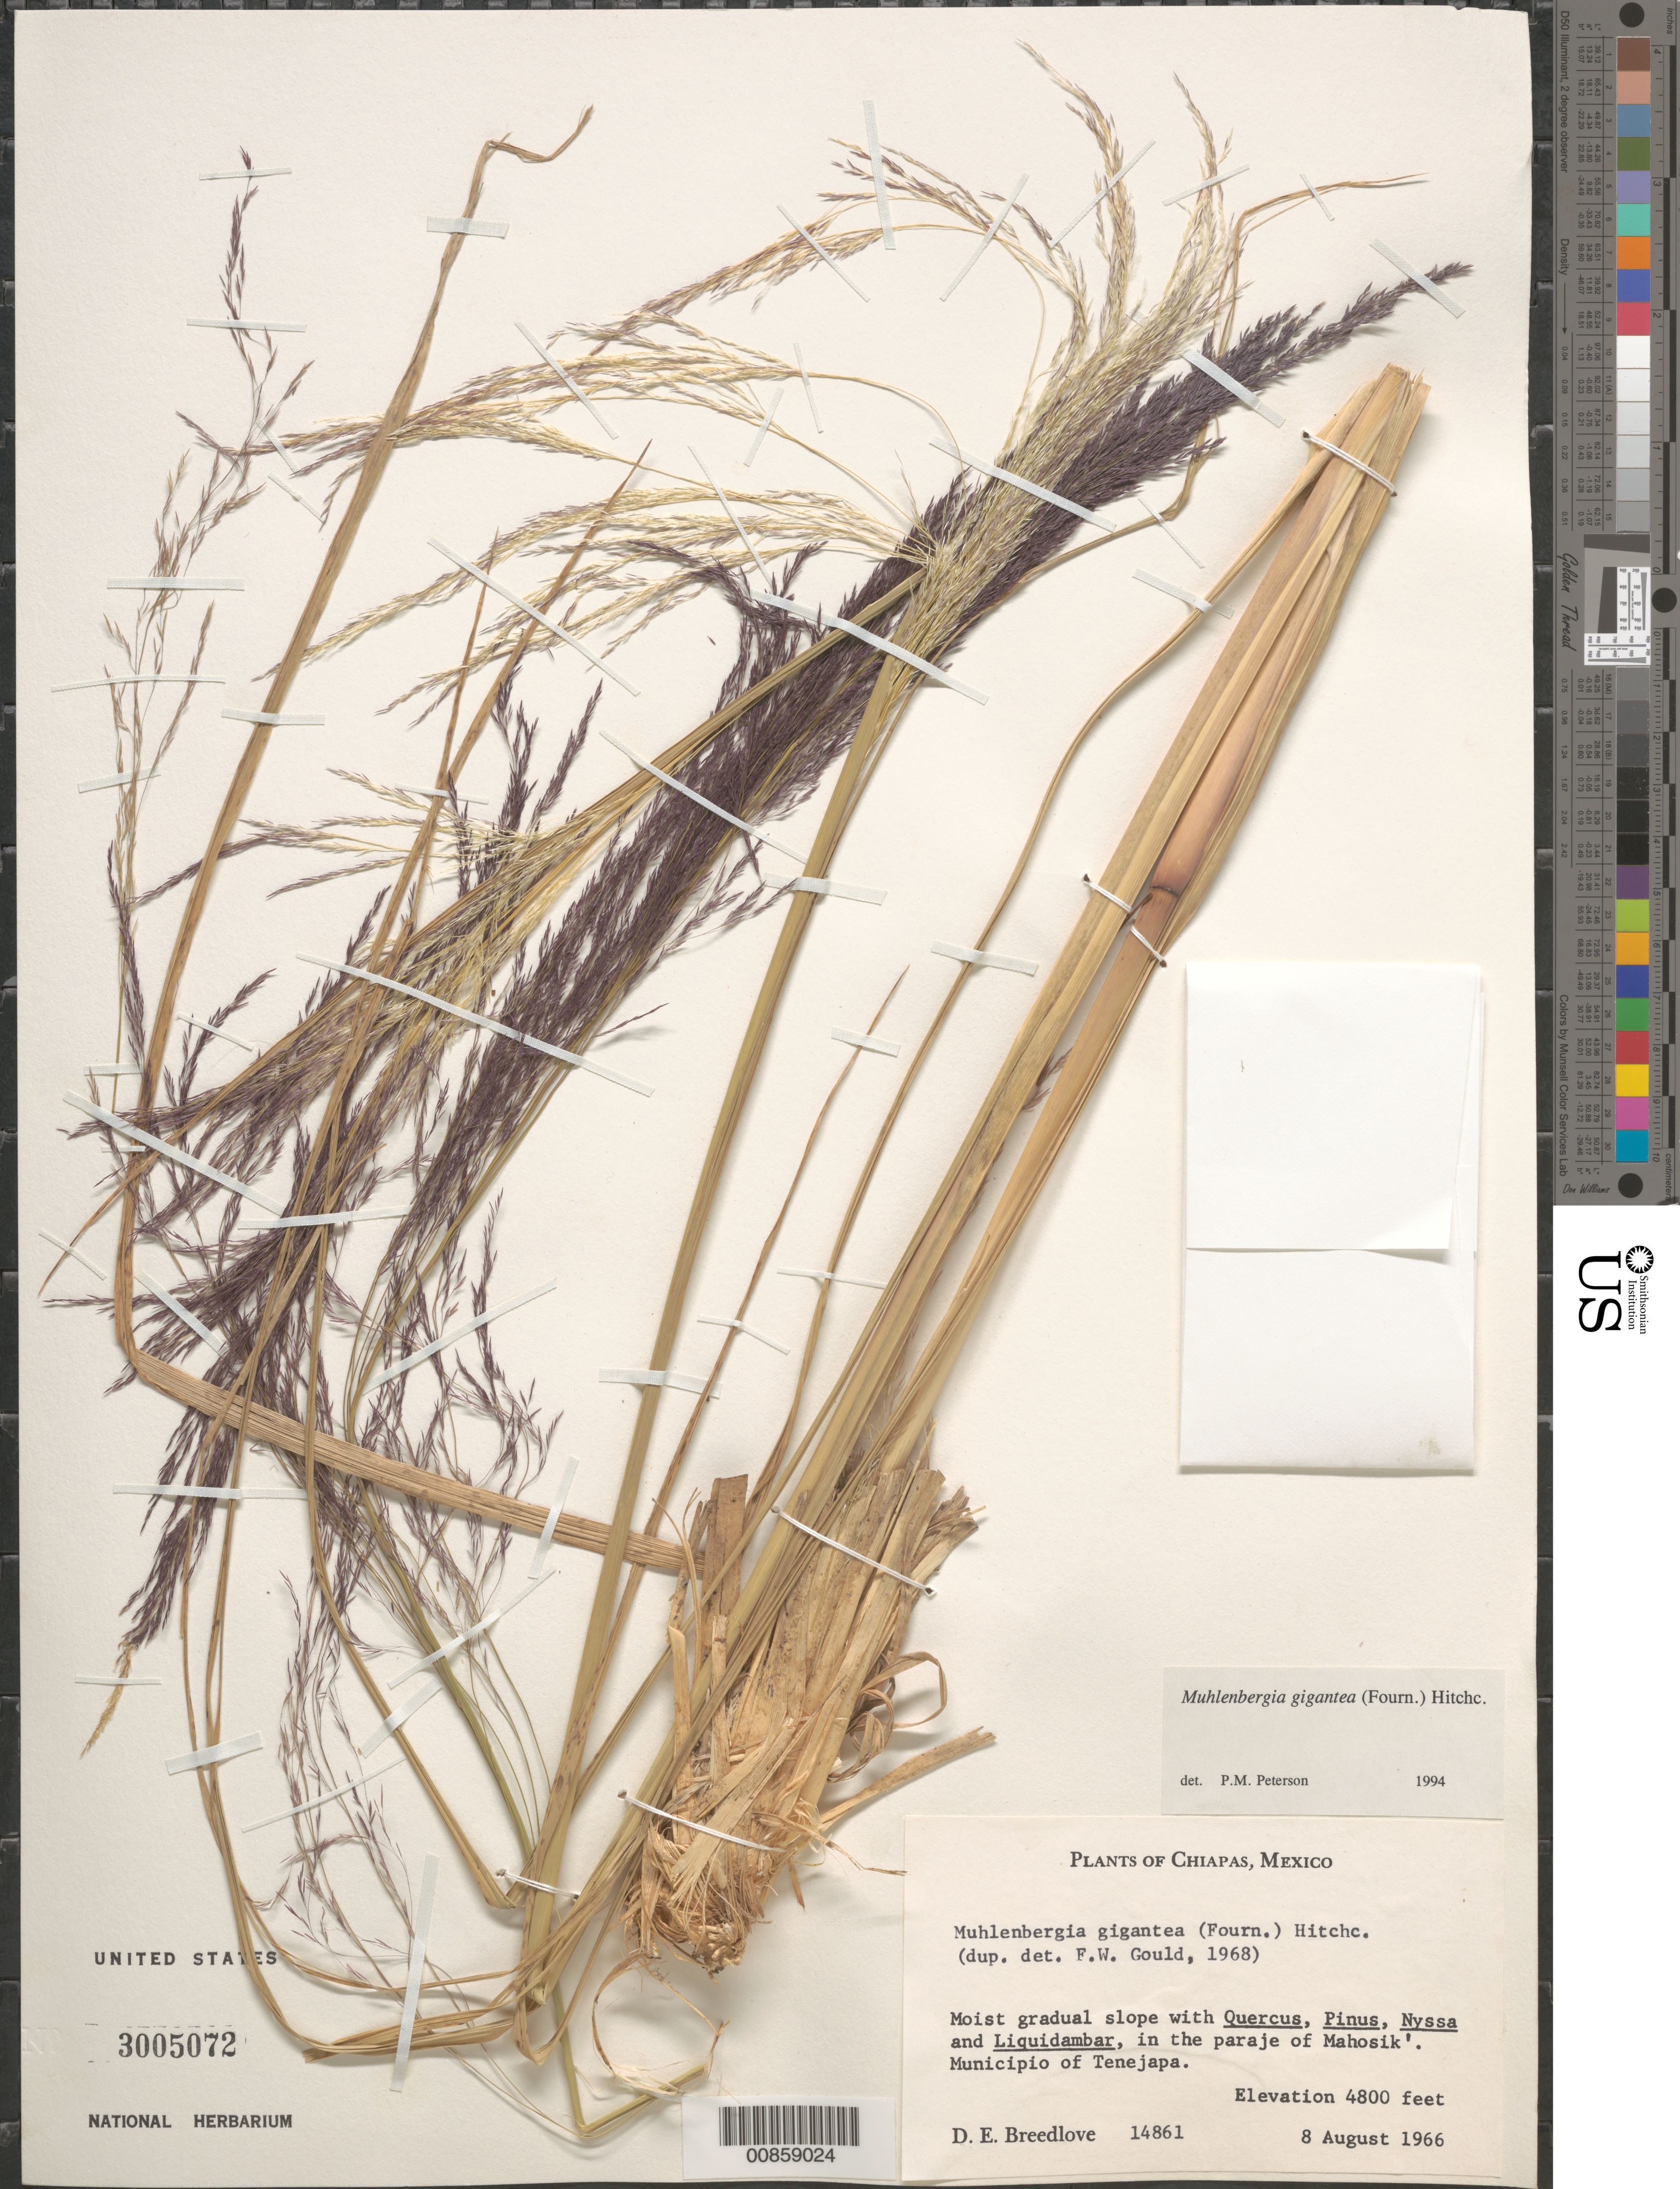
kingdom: Plantae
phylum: Tracheophyta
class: Liliopsida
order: Poales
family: Poaceae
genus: Muhlenbergia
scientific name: Muhlenbergia gigantea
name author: (E. Fourn.) Hitchc.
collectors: D. E. Breedlove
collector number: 14861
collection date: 1966-08-08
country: Mexico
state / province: Chiapas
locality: In the paraje of Mahosik'. Municipio of Tenejapa.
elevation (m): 1463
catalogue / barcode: US 3005072